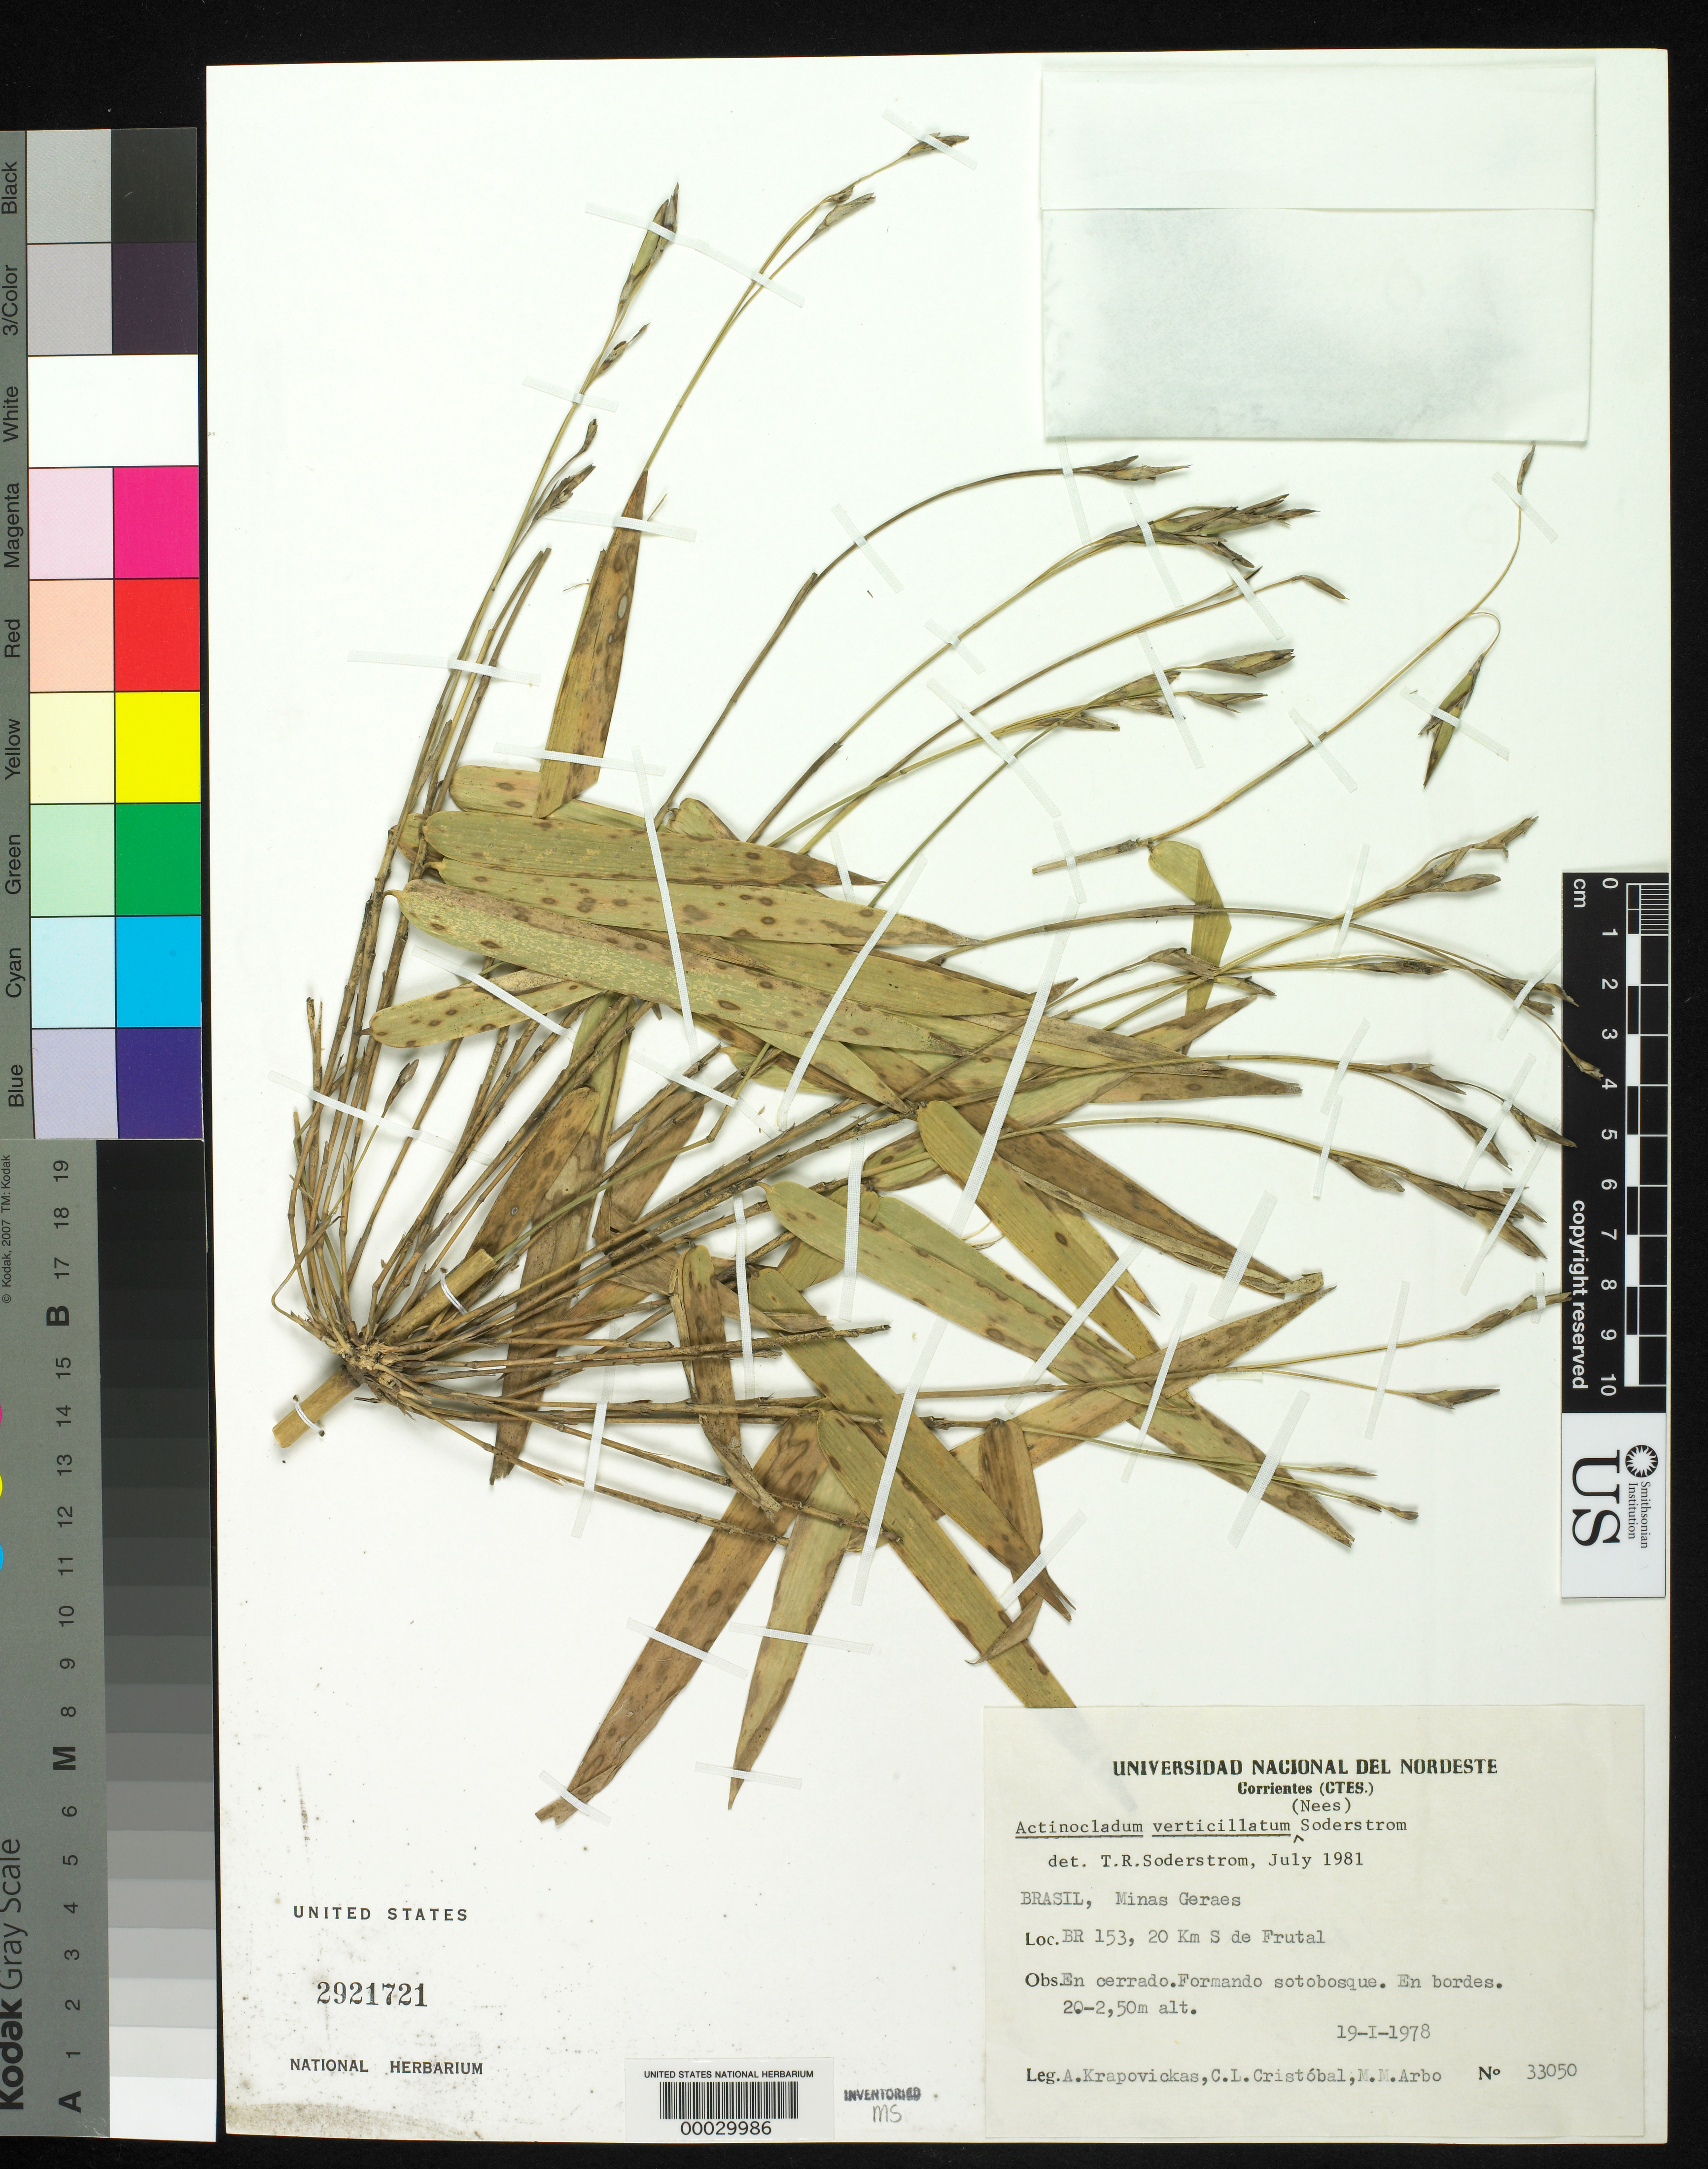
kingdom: Plantae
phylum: Tracheophyta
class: Liliopsida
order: Poales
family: Poaceae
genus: Actinocladum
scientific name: Actinocladum verticillatum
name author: (Nees) McClure ex Soderstr.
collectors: A. Krapovickas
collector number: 33050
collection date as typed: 19 Jan 1978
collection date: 1978-01-19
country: Brazil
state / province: Minas Gerais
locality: Frutal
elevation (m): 200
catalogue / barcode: US 2921721